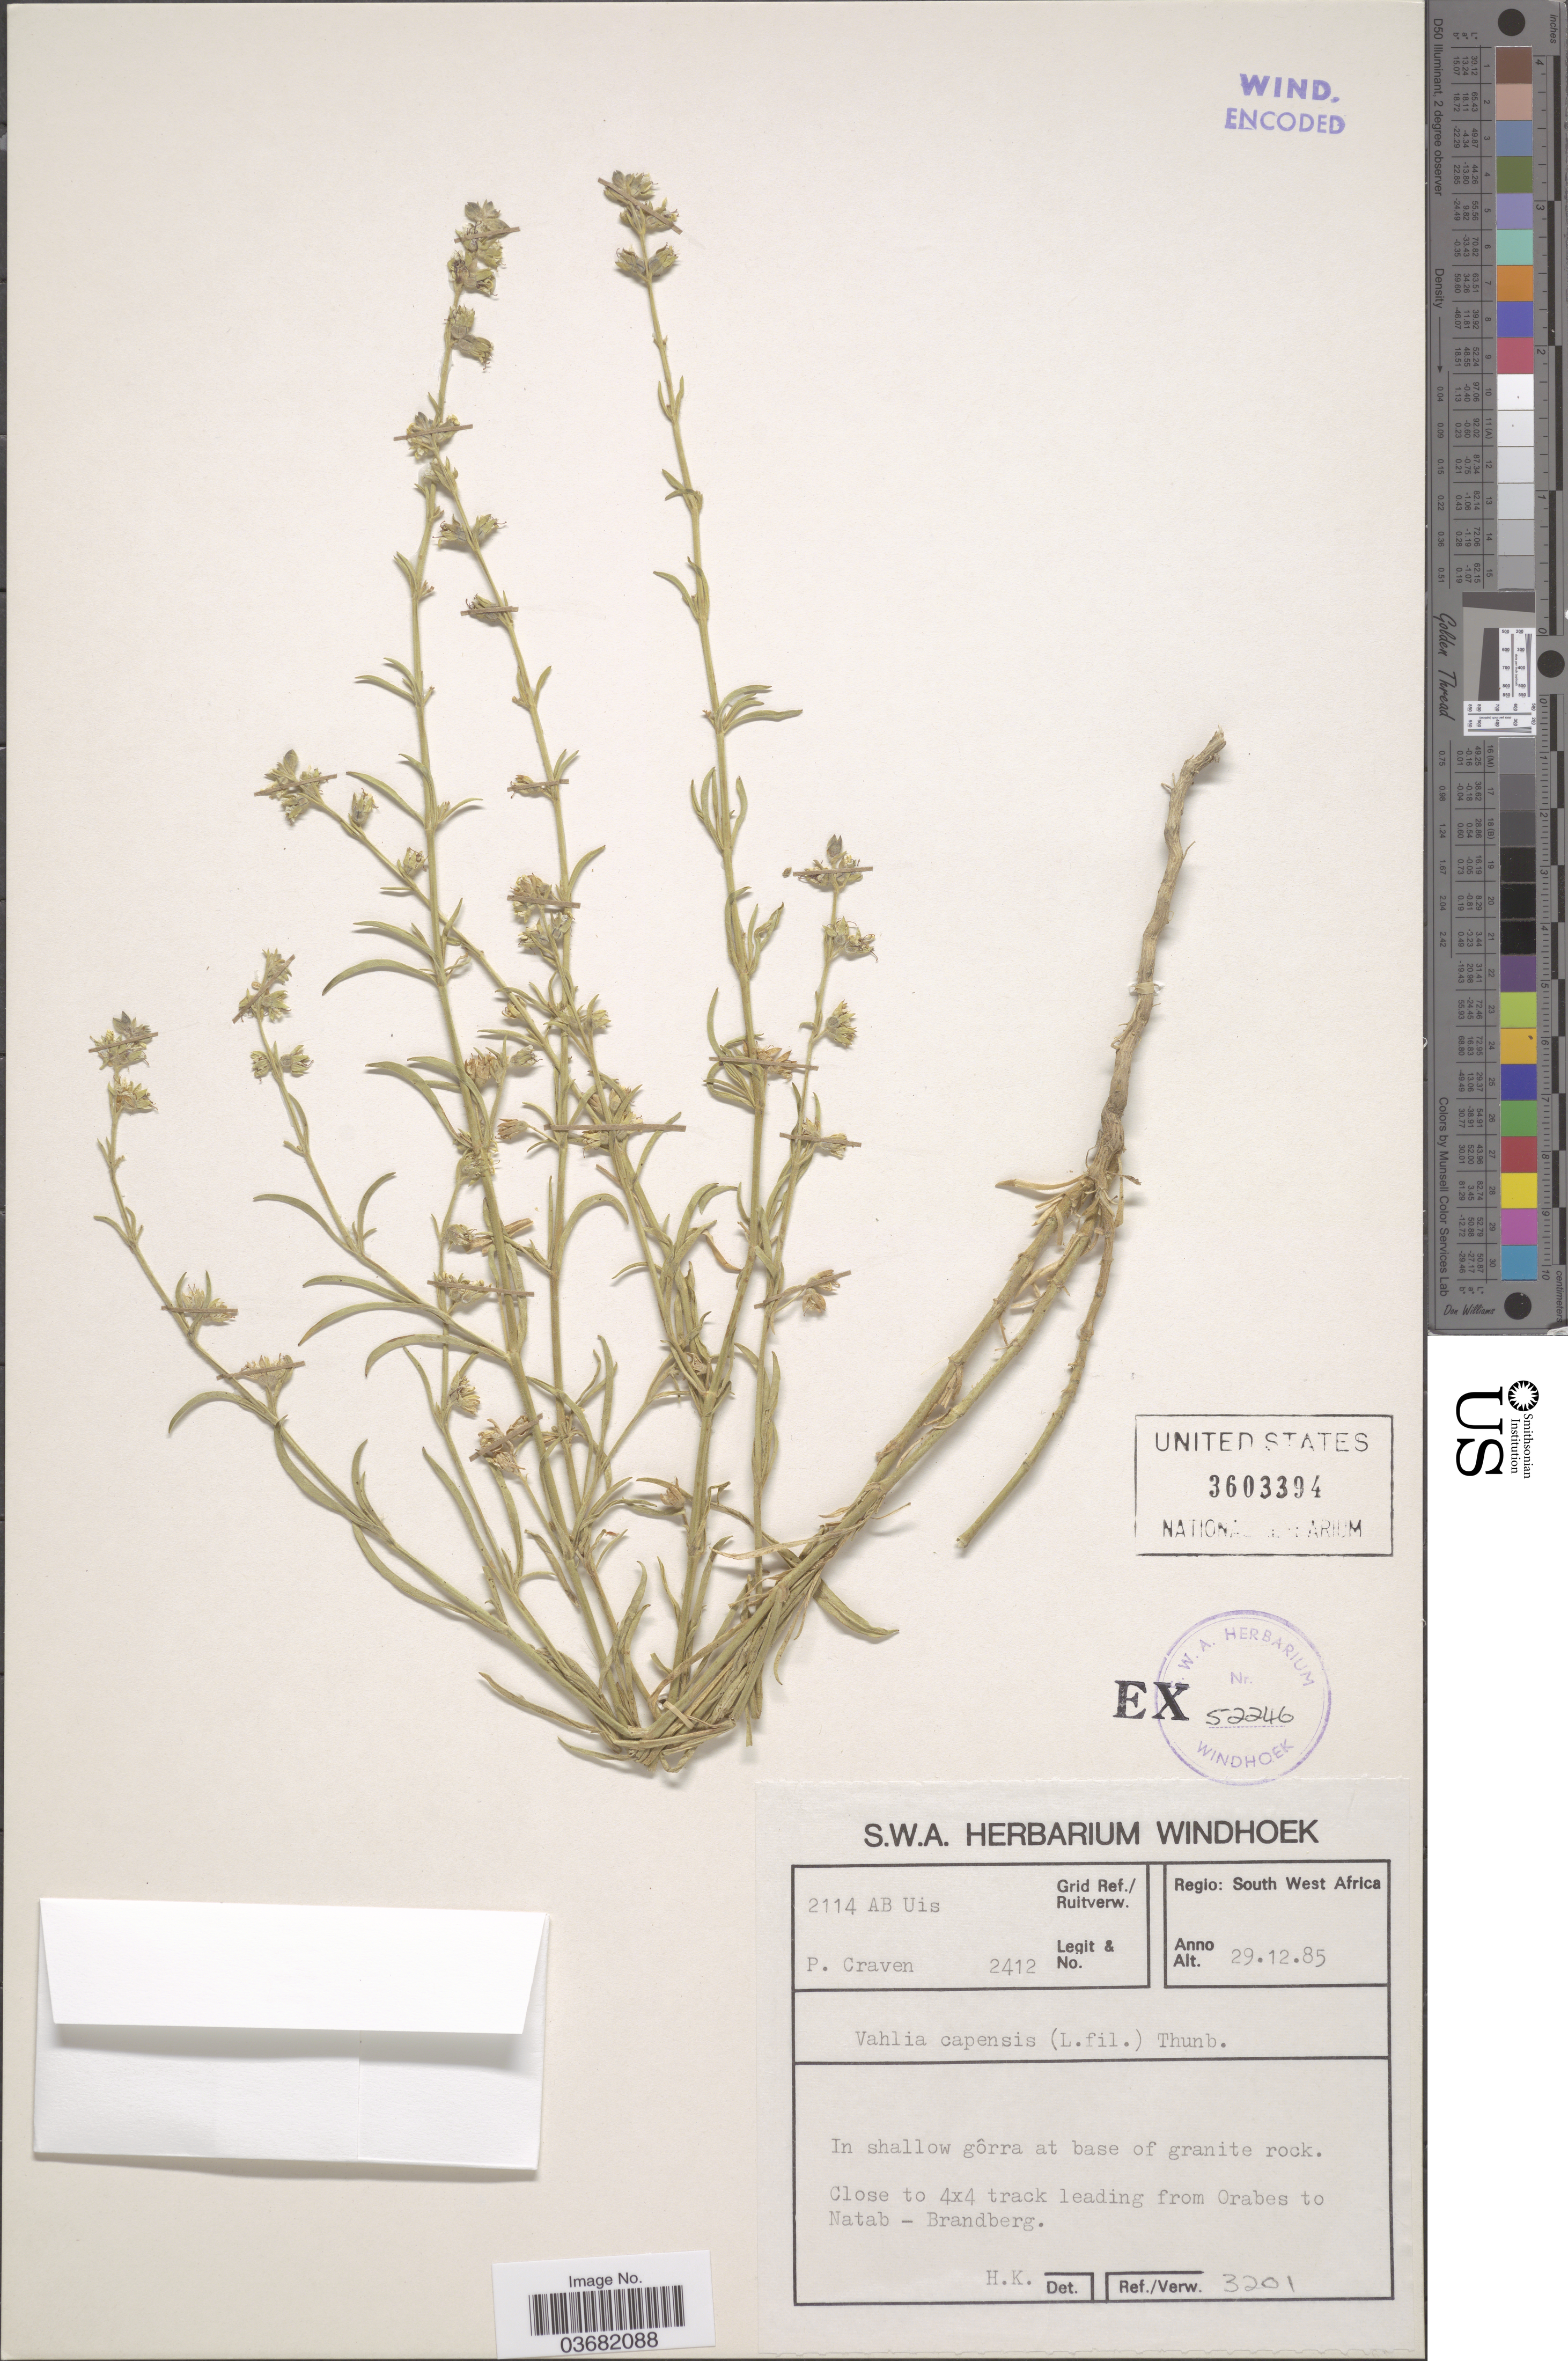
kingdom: Plantae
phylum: Tracheophyta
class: Magnoliopsida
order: Vahliales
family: Vahliaceae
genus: Vahlia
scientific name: Vahlia capensis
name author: (L. f.) Thunb.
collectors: P. Craven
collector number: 2412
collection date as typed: Transcribed d/m/y: 29/12/85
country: Namibia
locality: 2114 AB Uis Grid Ref./Ruitverw. Regio: South West Africa. Close to 4x4 track leading from Orabes to Natab - Brandberg.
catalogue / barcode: US 3603394